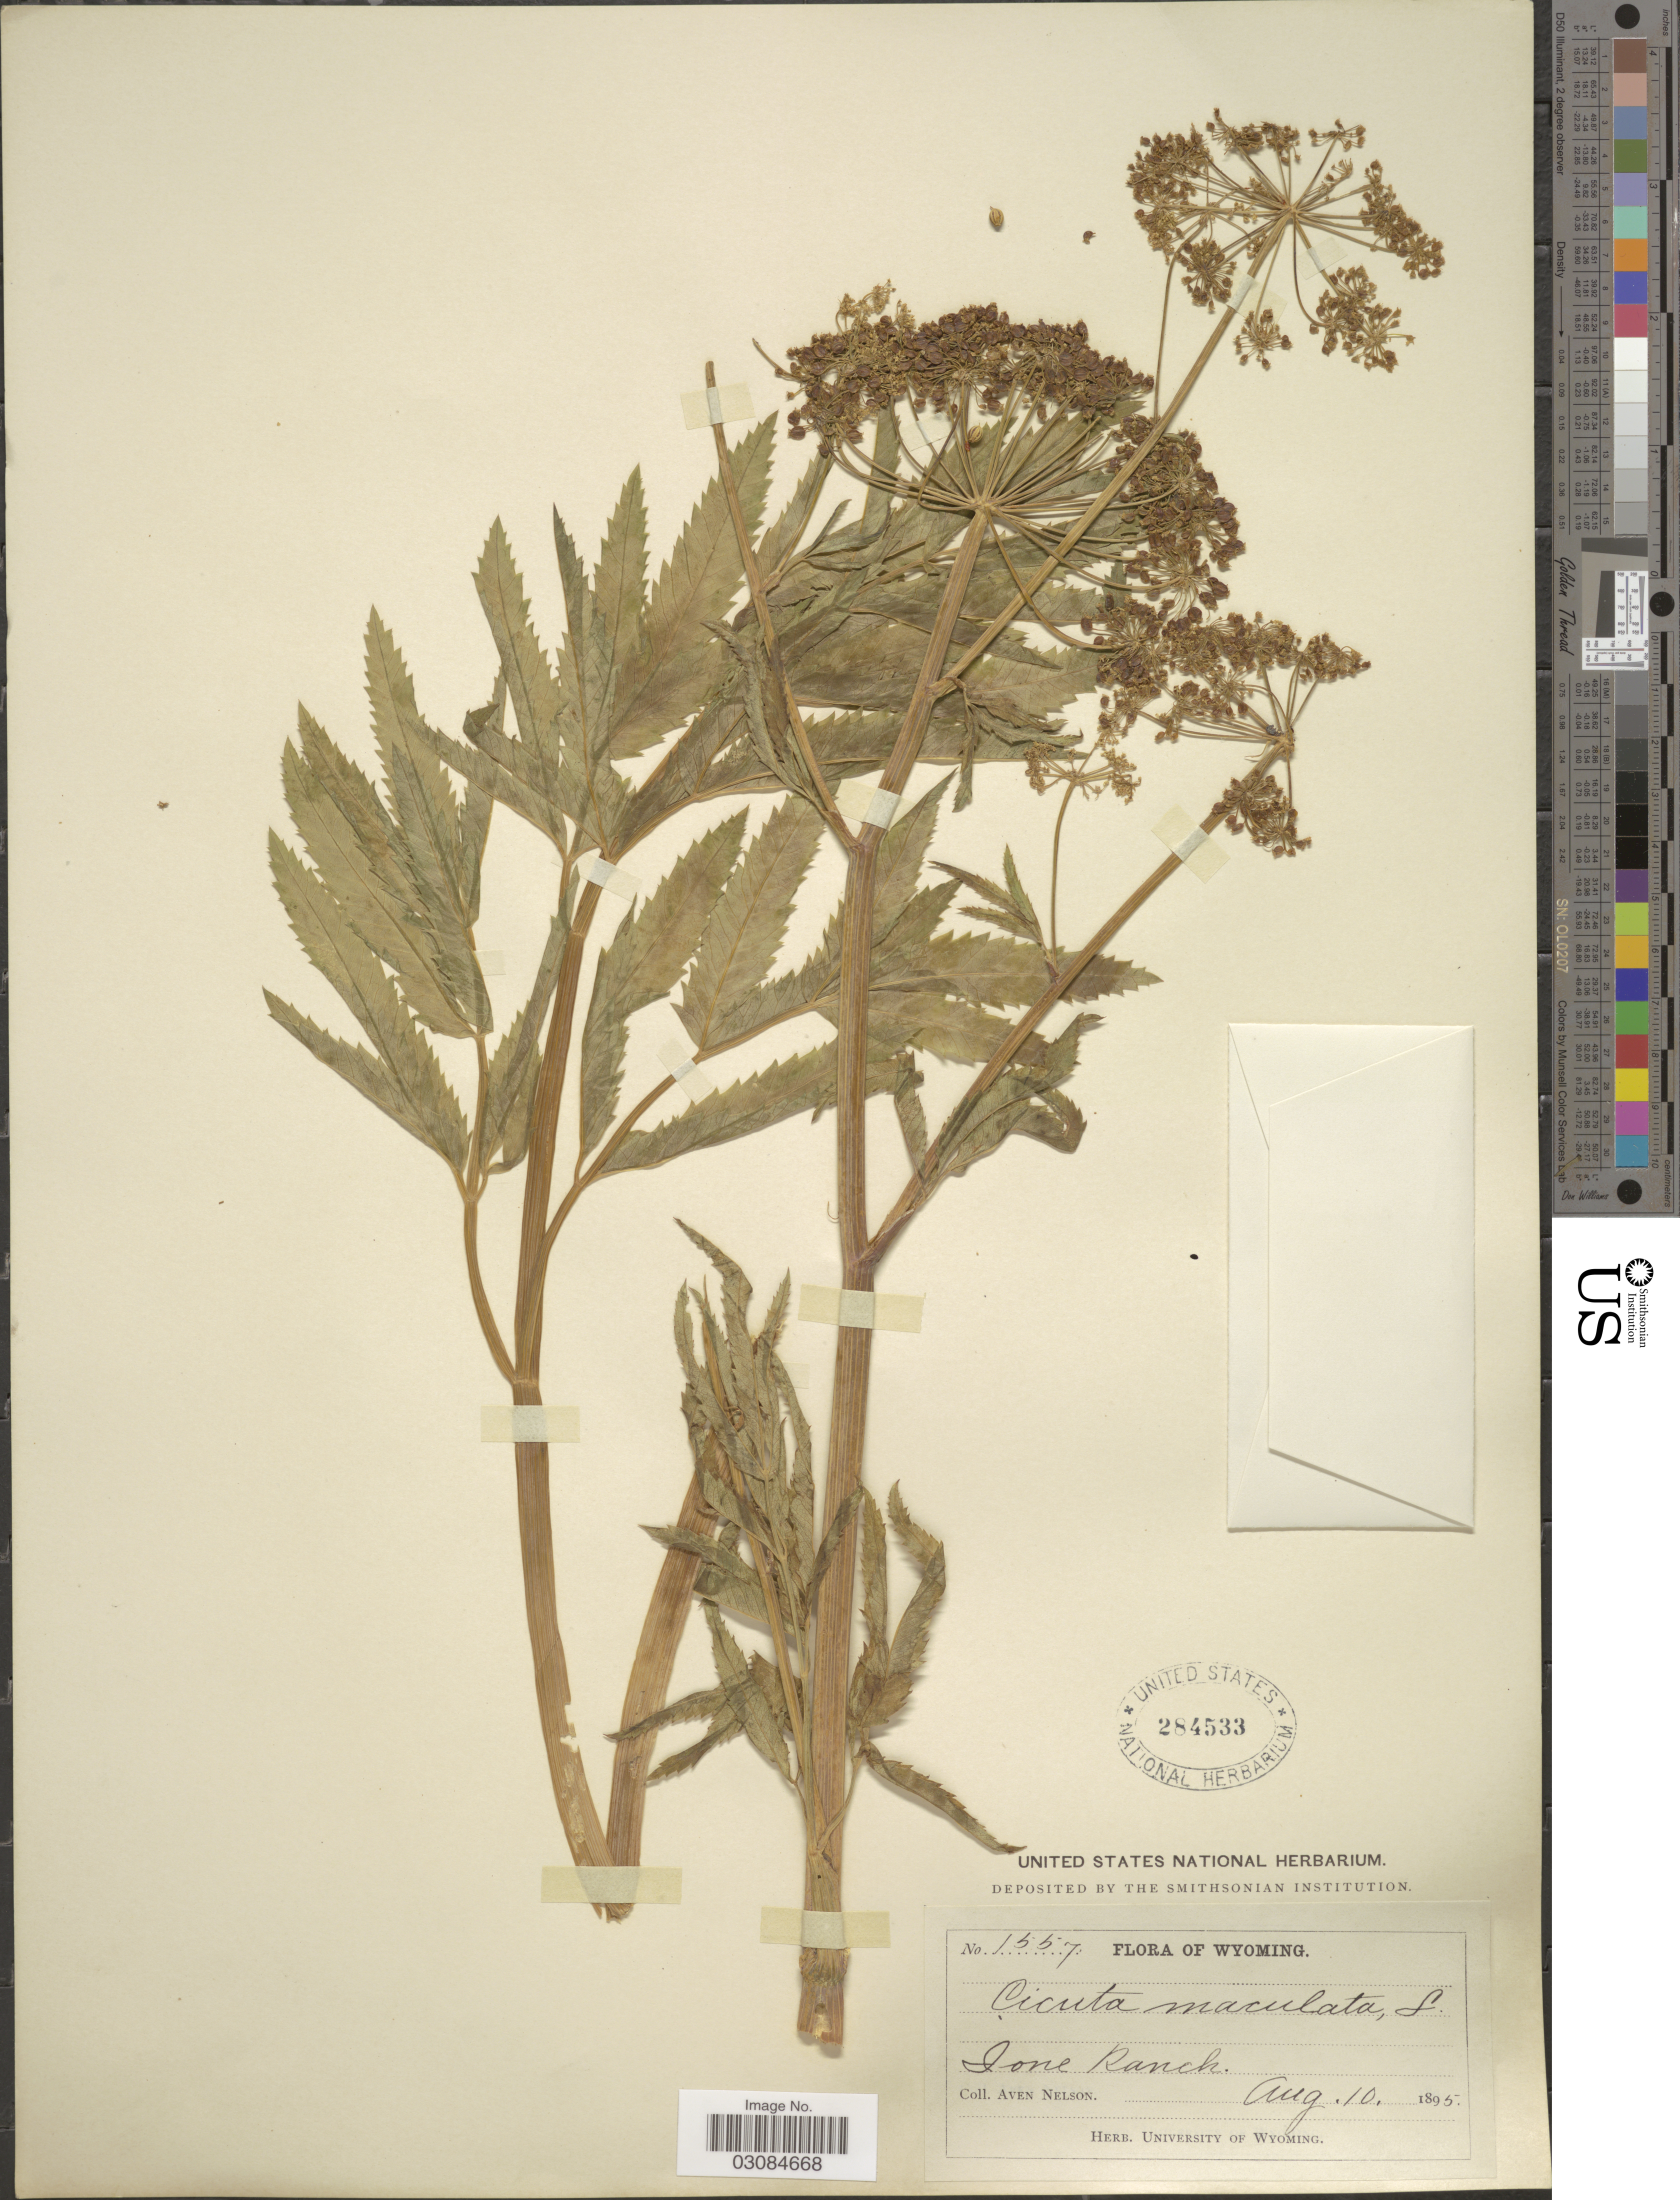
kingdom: Plantae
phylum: Tracheophyta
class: Magnoliopsida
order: Apiales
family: Apiaceae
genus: Cicuta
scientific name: Cicuta occidentalis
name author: Greene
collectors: A. Nelson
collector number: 1557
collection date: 1895-08-10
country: United States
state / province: Wyoming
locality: Lone Ranch.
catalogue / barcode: US 284533